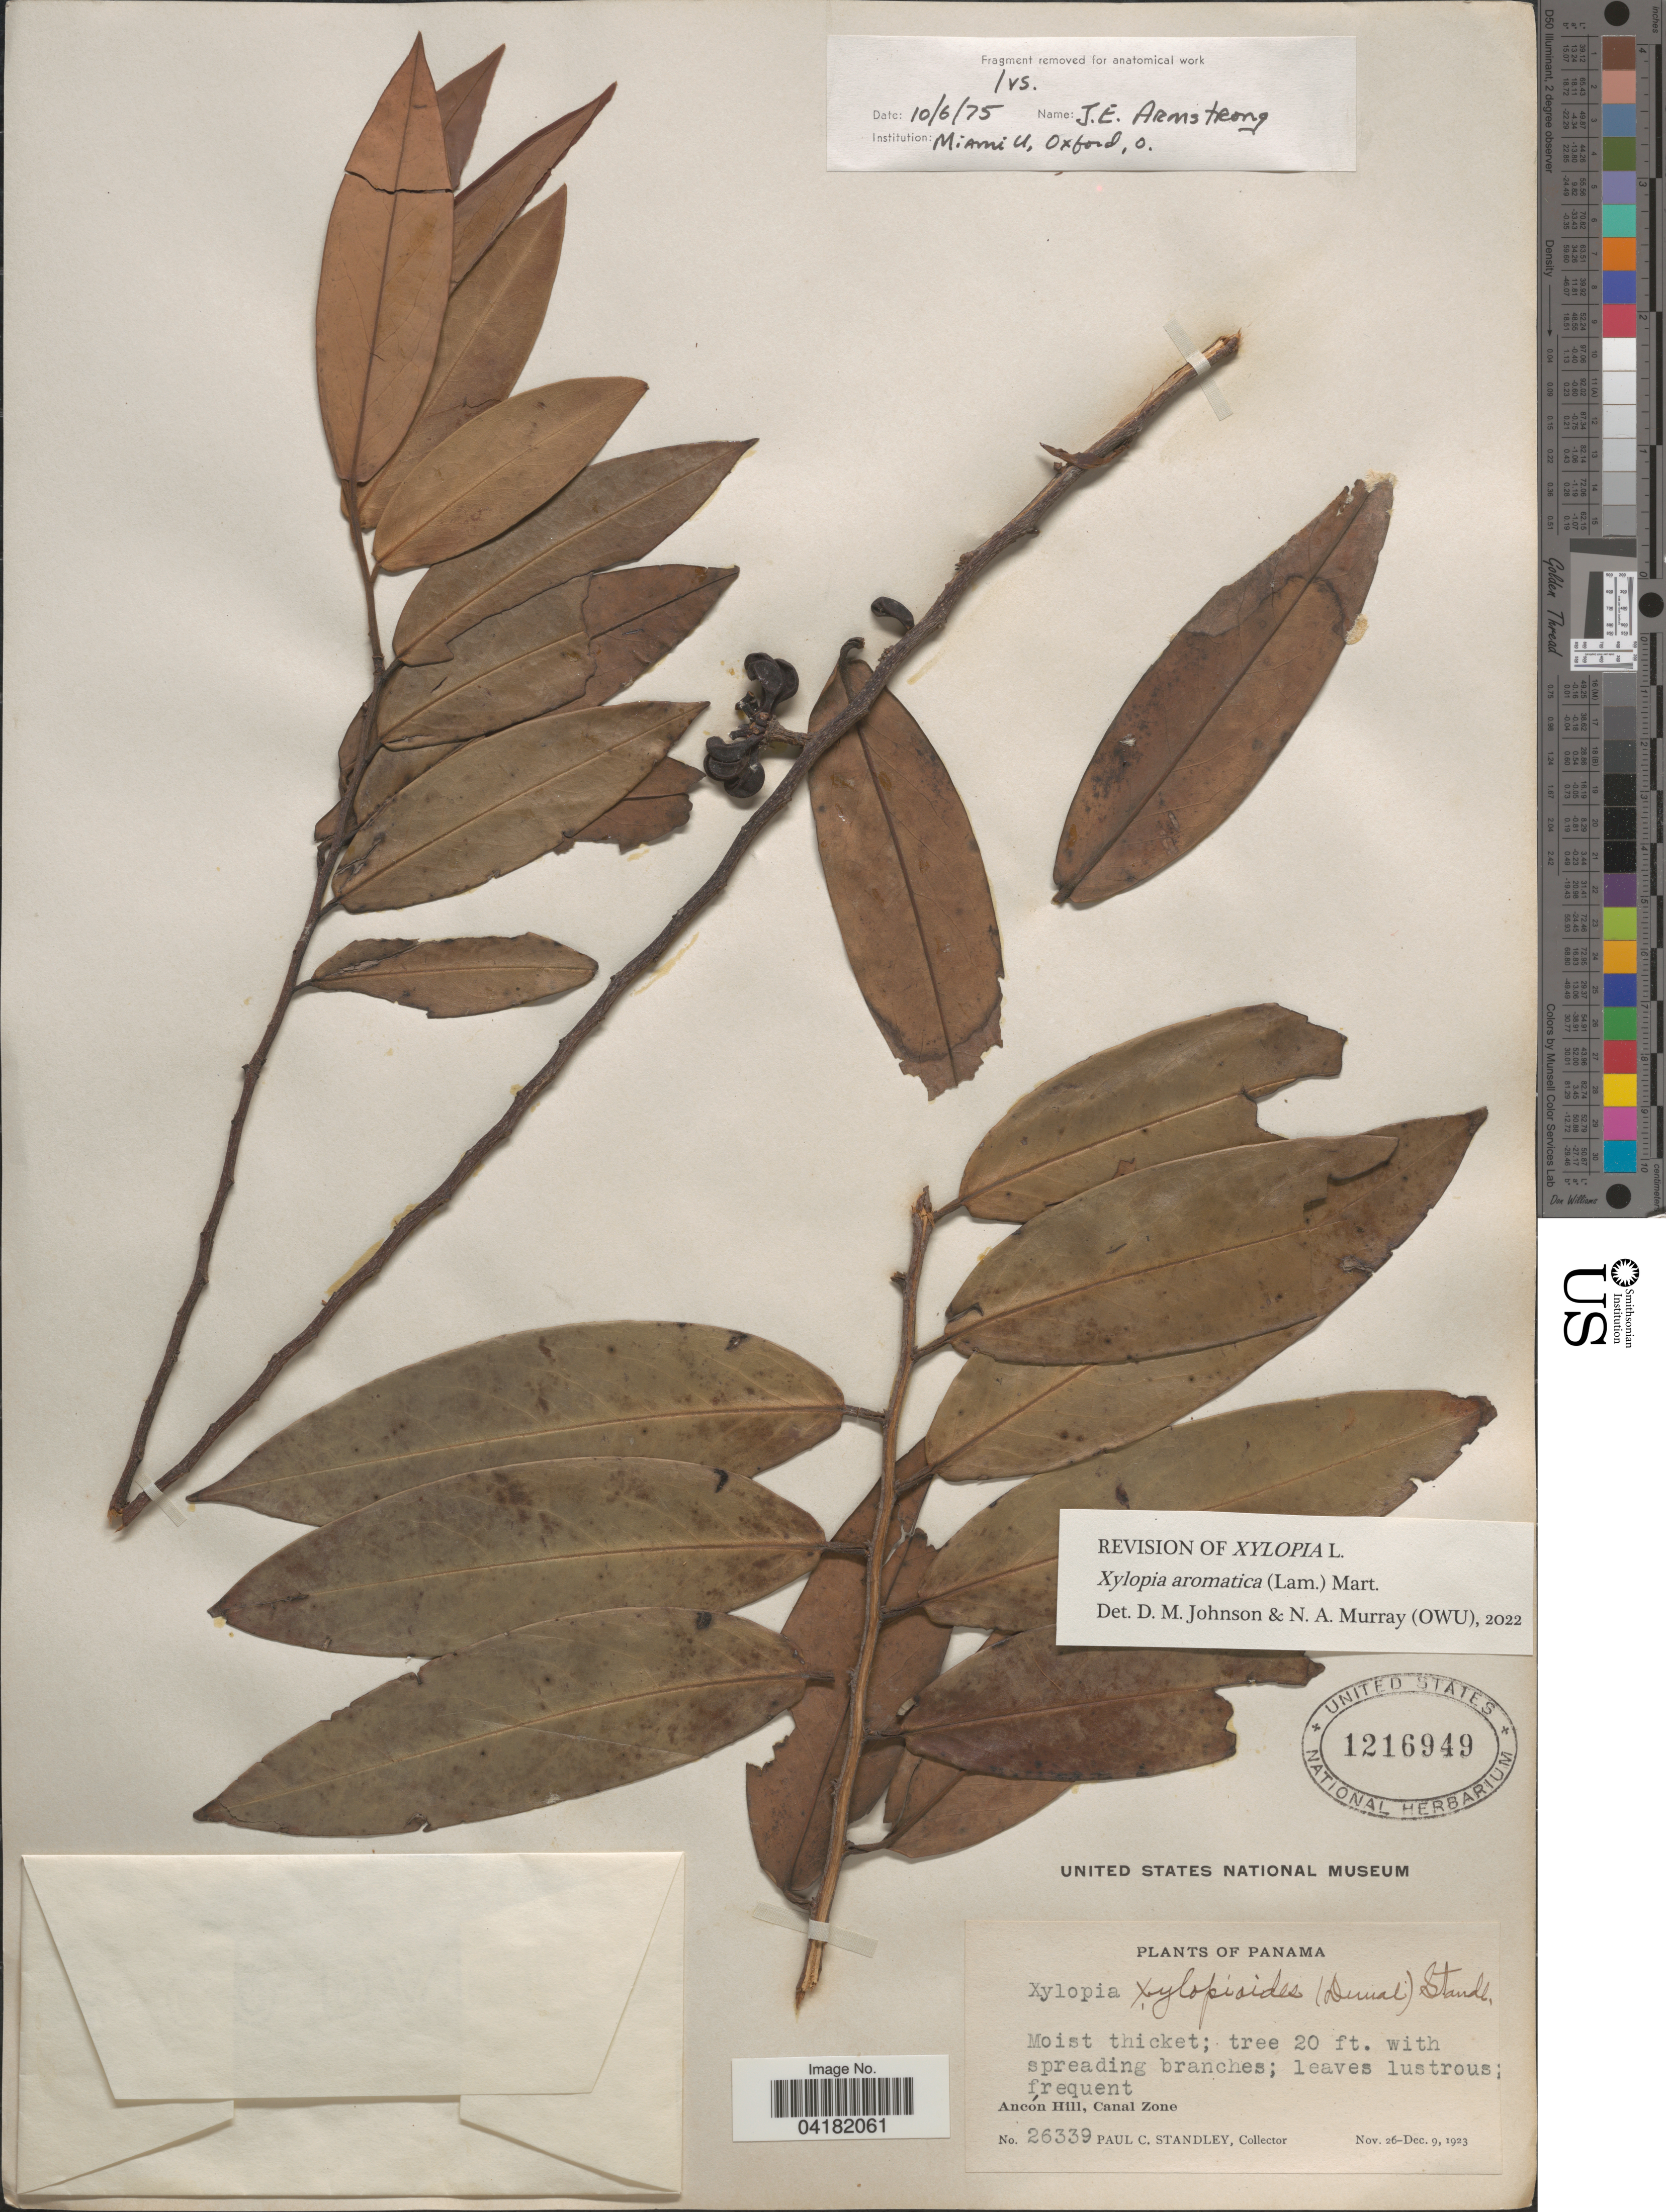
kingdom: Plantae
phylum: Tracheophyta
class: Magnoliopsida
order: Magnoliales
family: Annonaceae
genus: Xylopia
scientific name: Xylopia aromatica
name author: (Lam.) Mart.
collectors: P. C. Standley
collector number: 26339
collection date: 1923-11-26/1923-12-09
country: Panama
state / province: Colón / Panamá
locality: Ancón Hill, Canal Zone.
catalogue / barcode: US 1216949